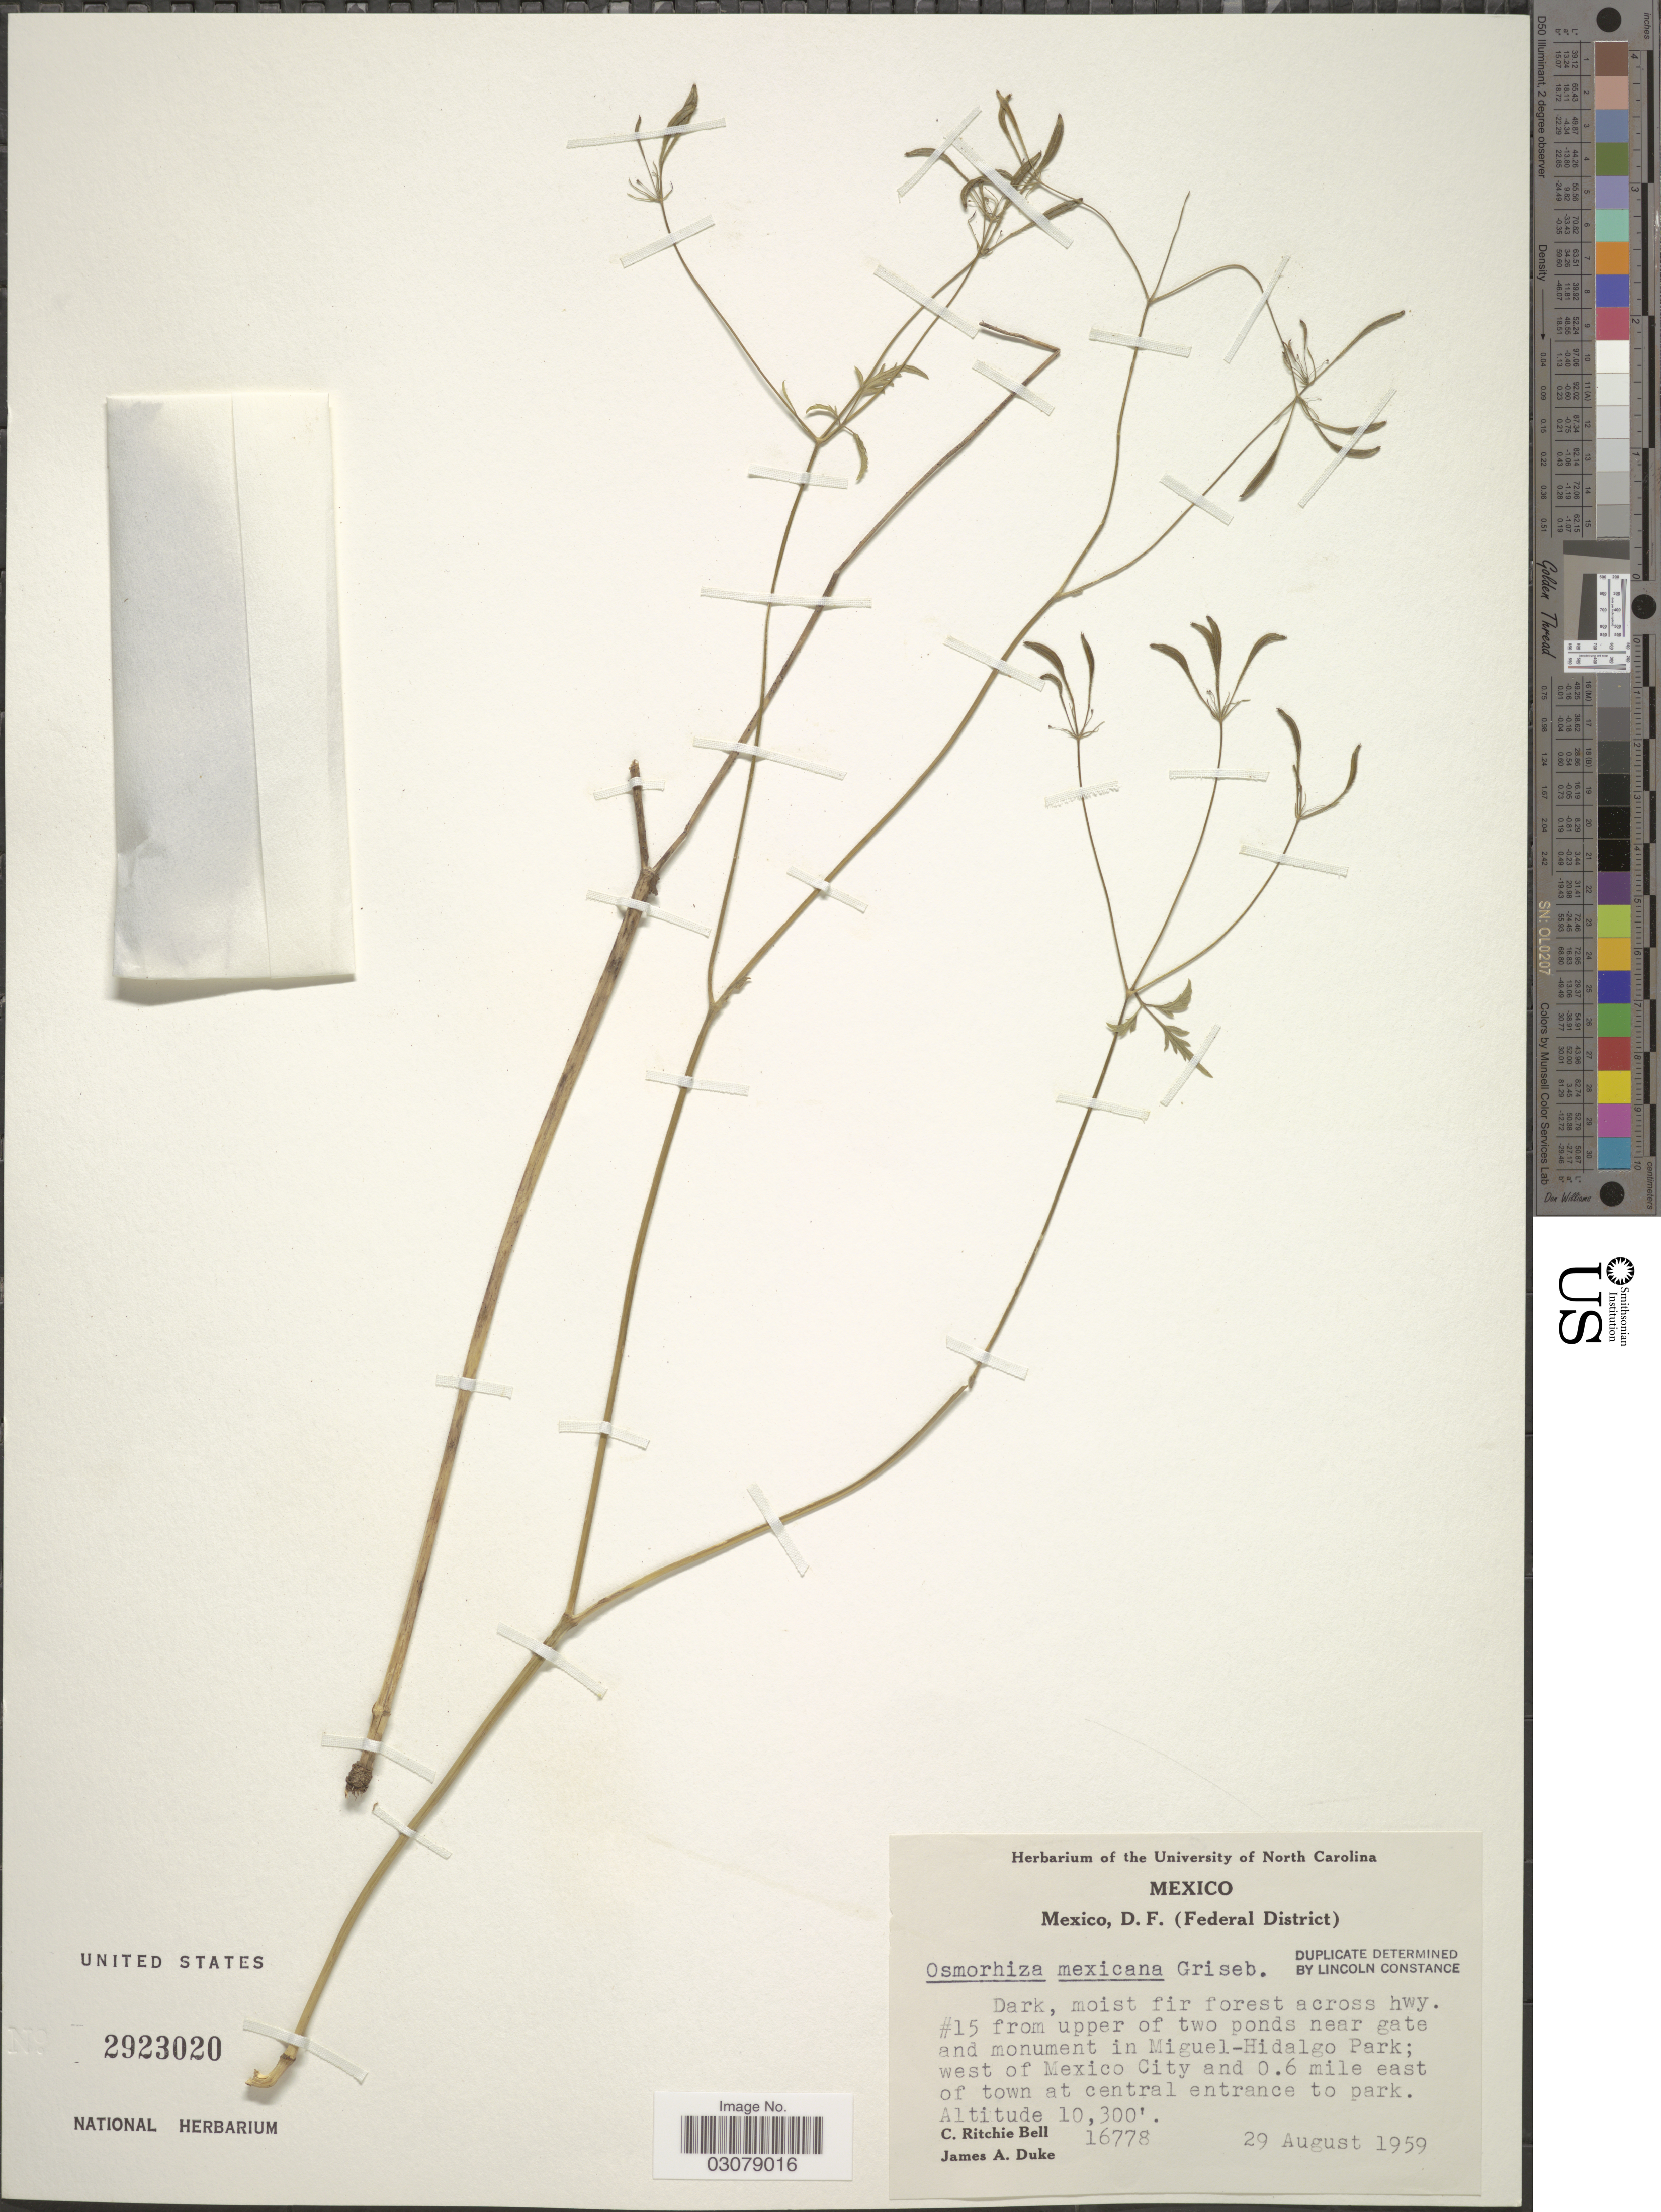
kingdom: Plantae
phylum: Tracheophyta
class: Magnoliopsida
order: Apiales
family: Apiaceae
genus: Osmorhiza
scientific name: Osmorhiza mexicana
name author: Griseb.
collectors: C. R. Bell & J. A. Duke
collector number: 16778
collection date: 1959-08-29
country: Mexico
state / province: Distrito Federal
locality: D.F. (Federal District), Dark, moist fir forest across hwy. #15 from upper of two ponds near gate and monument in Miguel-Hidalgo Park; west of Mexico City and 0.6 mile east of town at central entrance to park.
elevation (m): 3139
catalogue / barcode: US 2923020